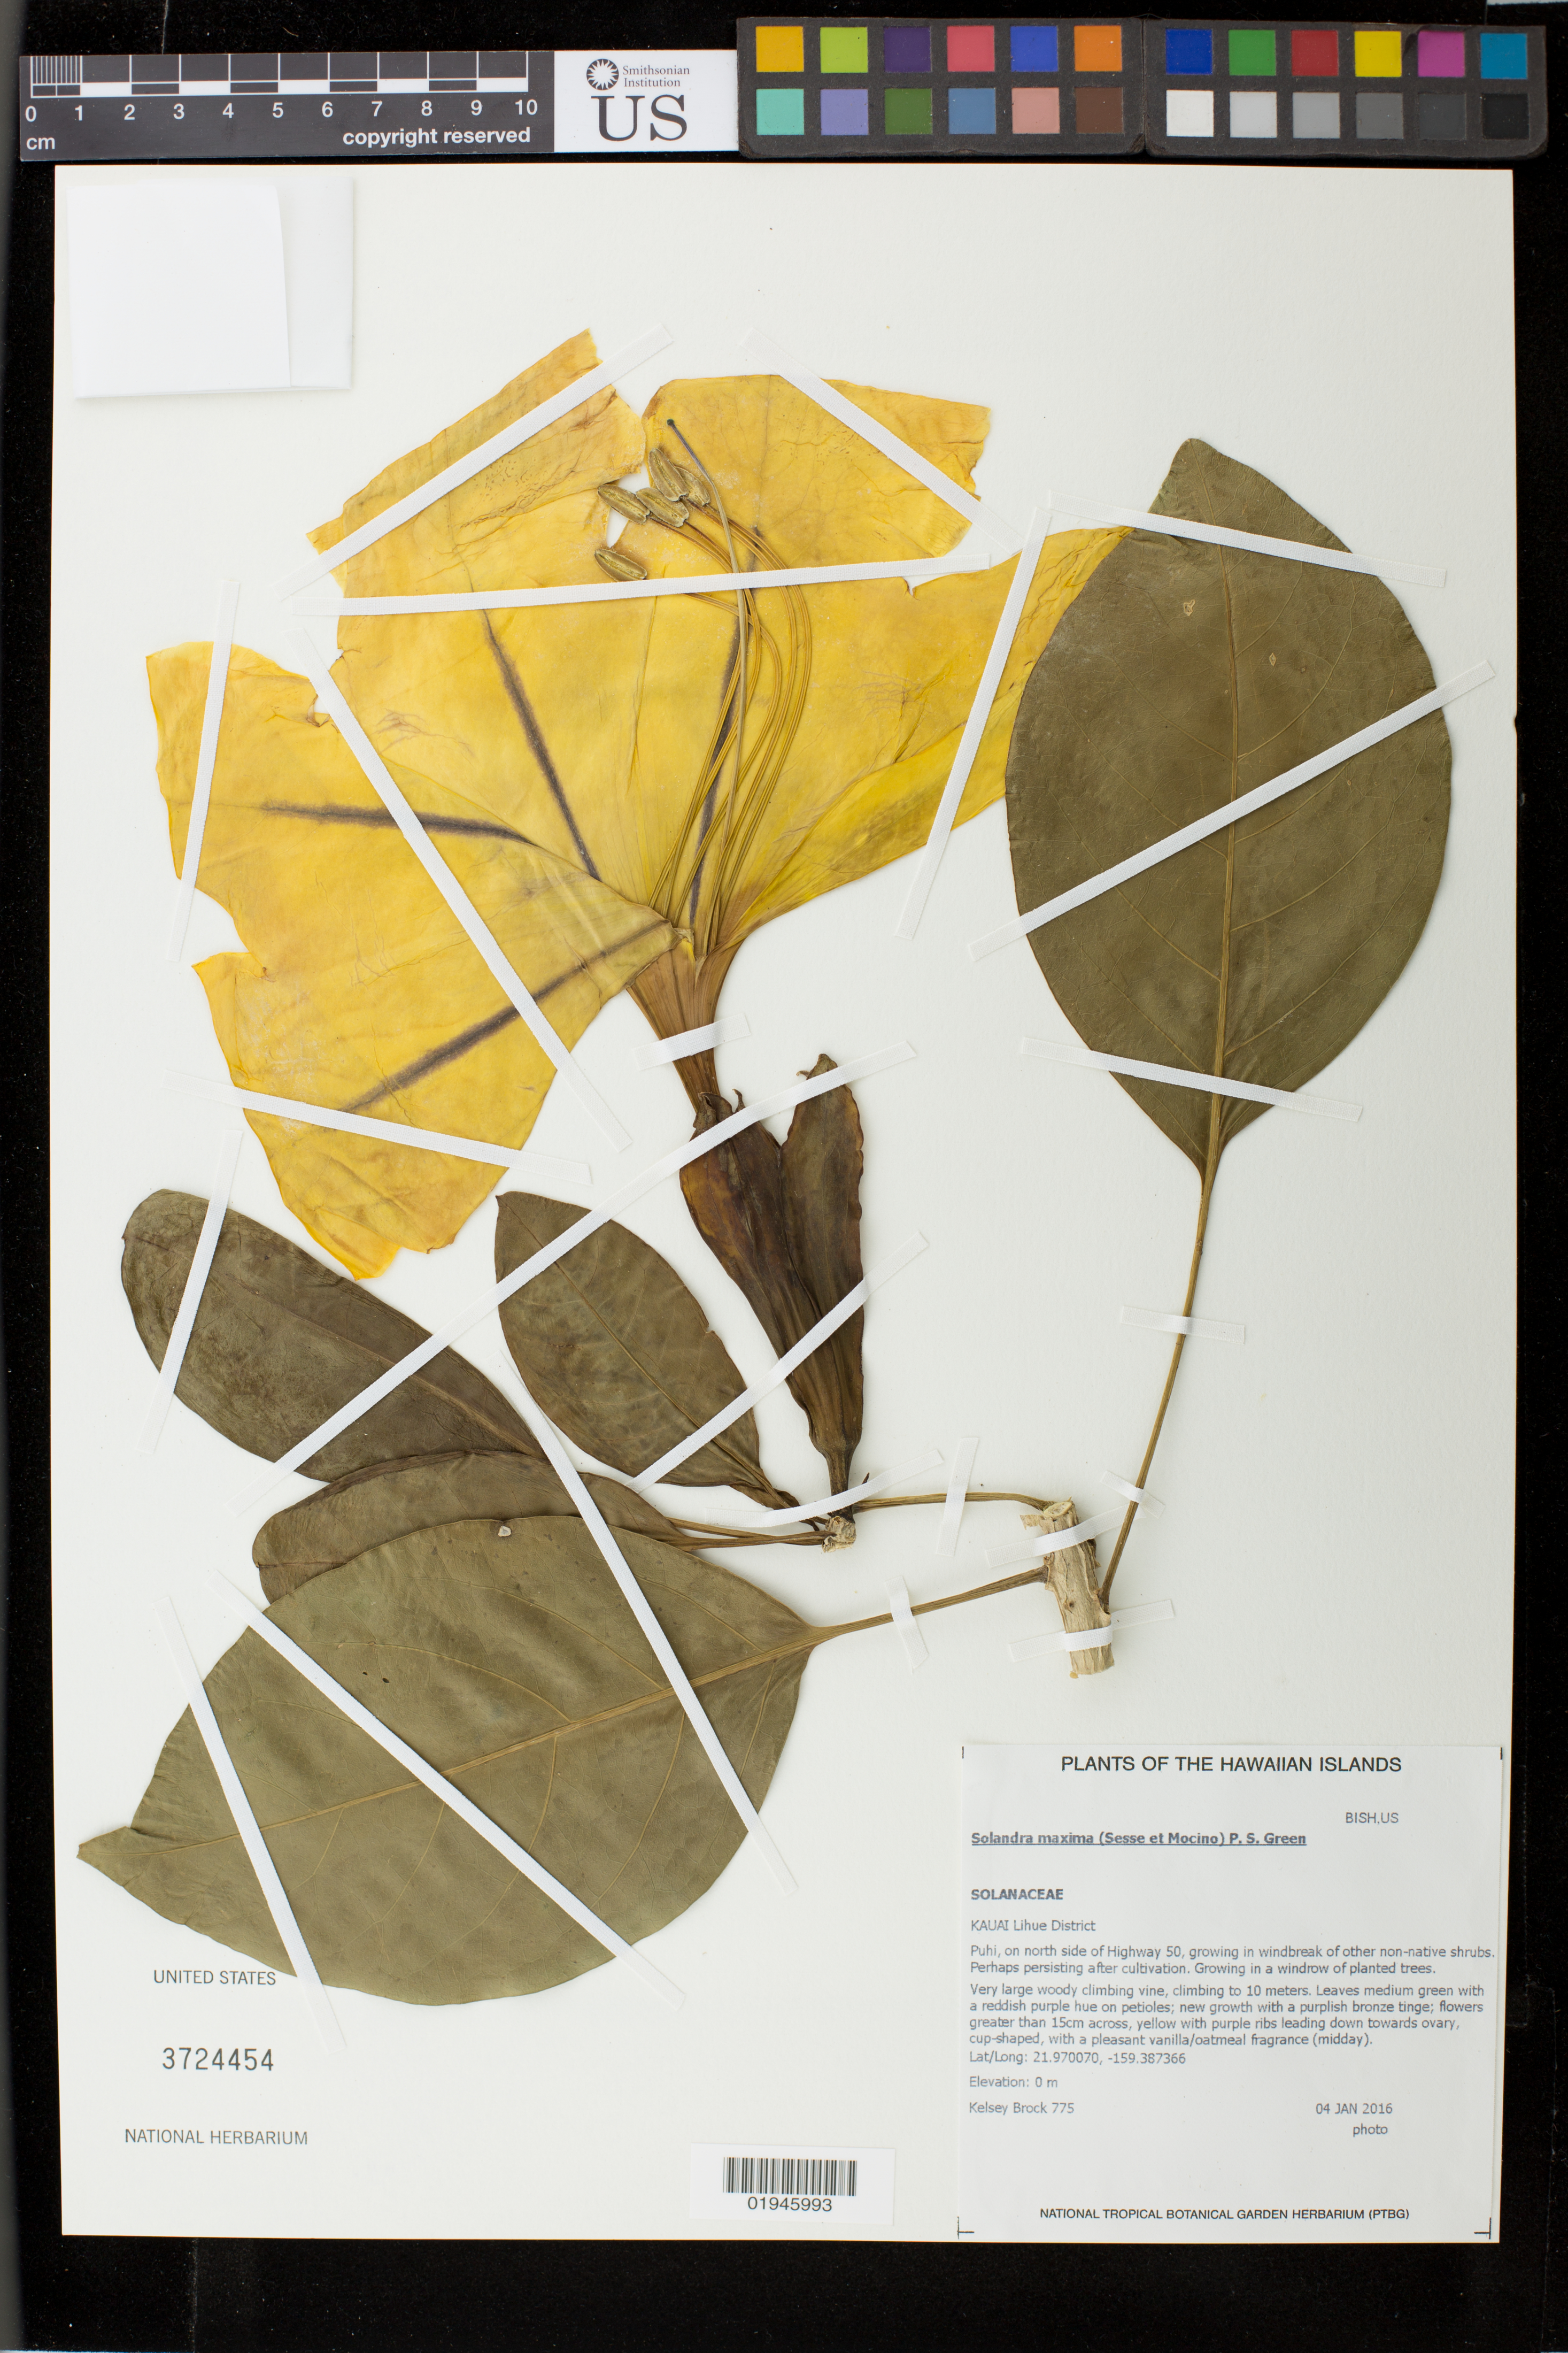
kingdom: Plantae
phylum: Tracheophyta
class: Magnoliopsida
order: Solanales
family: Solanaceae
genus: Solandra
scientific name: Solandra maxima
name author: (Sessé & Moc.) P.S. Green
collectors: K. Brock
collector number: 775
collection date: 2016-01-04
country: United States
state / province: Hawaii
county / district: Kauai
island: Kaua'i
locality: Lihue District, Phui, on north side of Highway 50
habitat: Windbreak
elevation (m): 0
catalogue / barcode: US 3724454